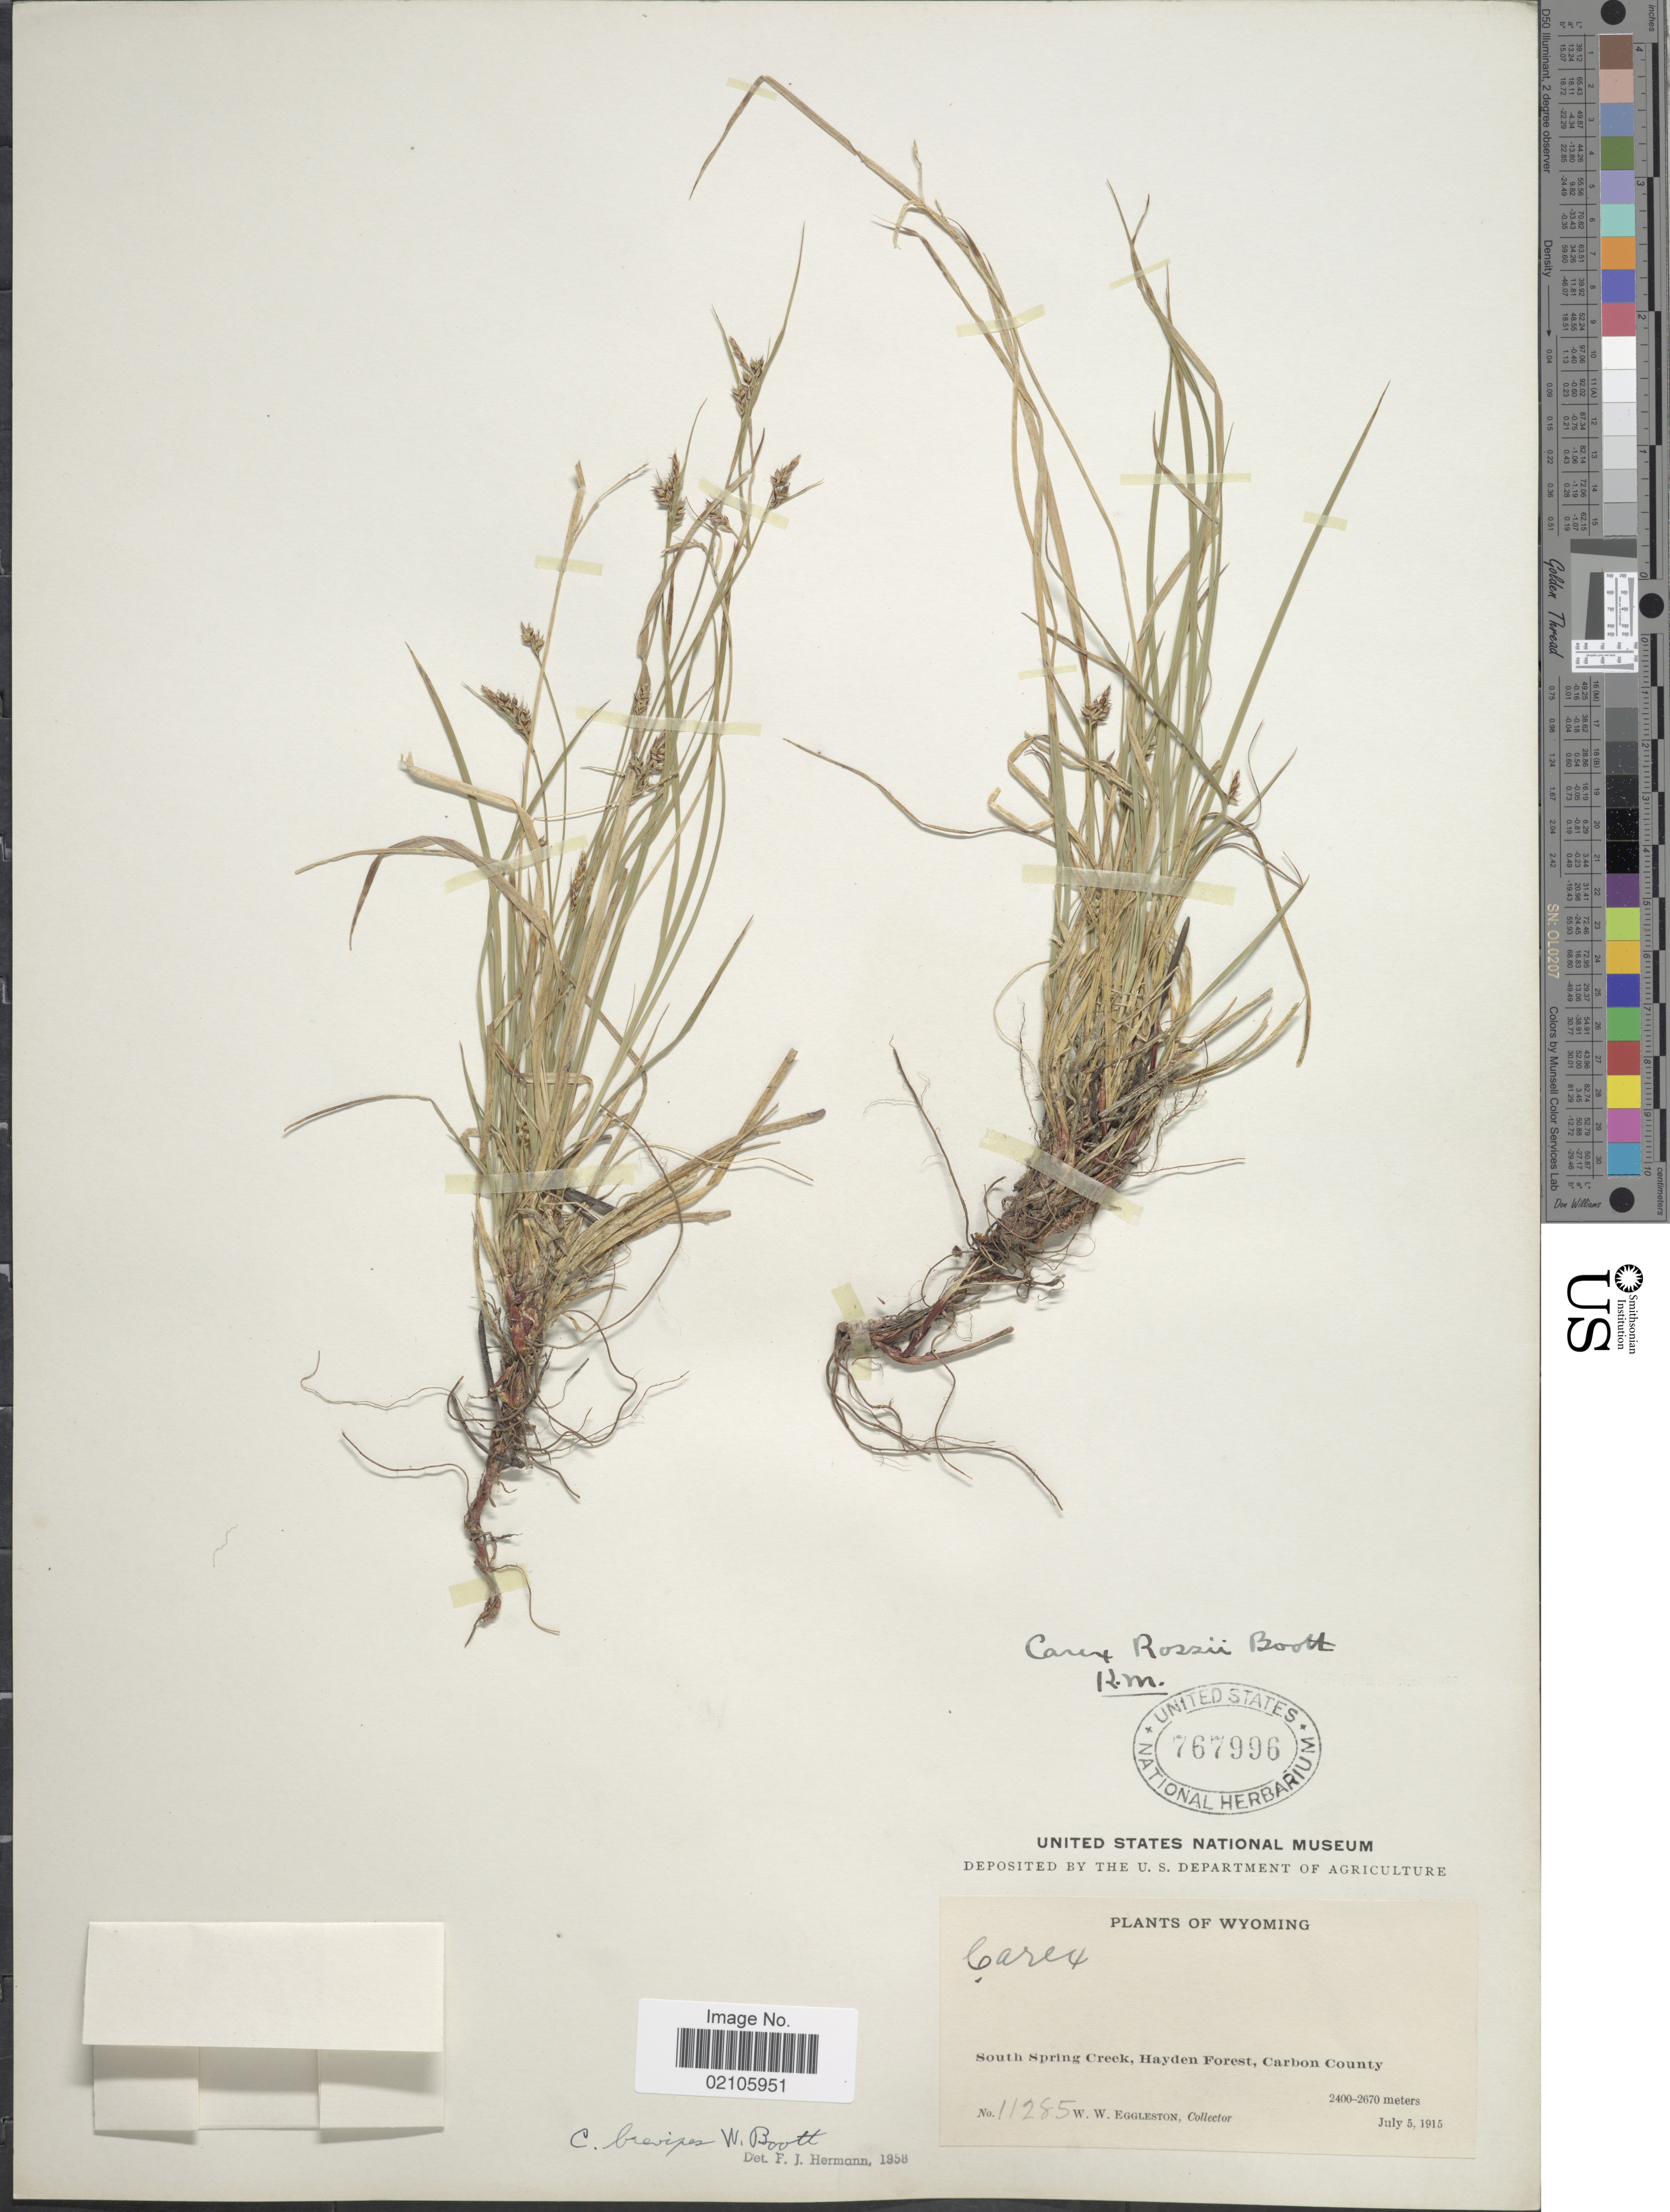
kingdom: Plantae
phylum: Tracheophyta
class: Liliopsida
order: Poales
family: Cyperaceae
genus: Carex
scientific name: Carex rossii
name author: Boott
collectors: W. W. Eggleston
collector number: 11285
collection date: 1915-07-05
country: United States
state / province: Wyoming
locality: South Spring Creek, Hayden Forest, Carbon County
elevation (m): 2400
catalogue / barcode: US 767996